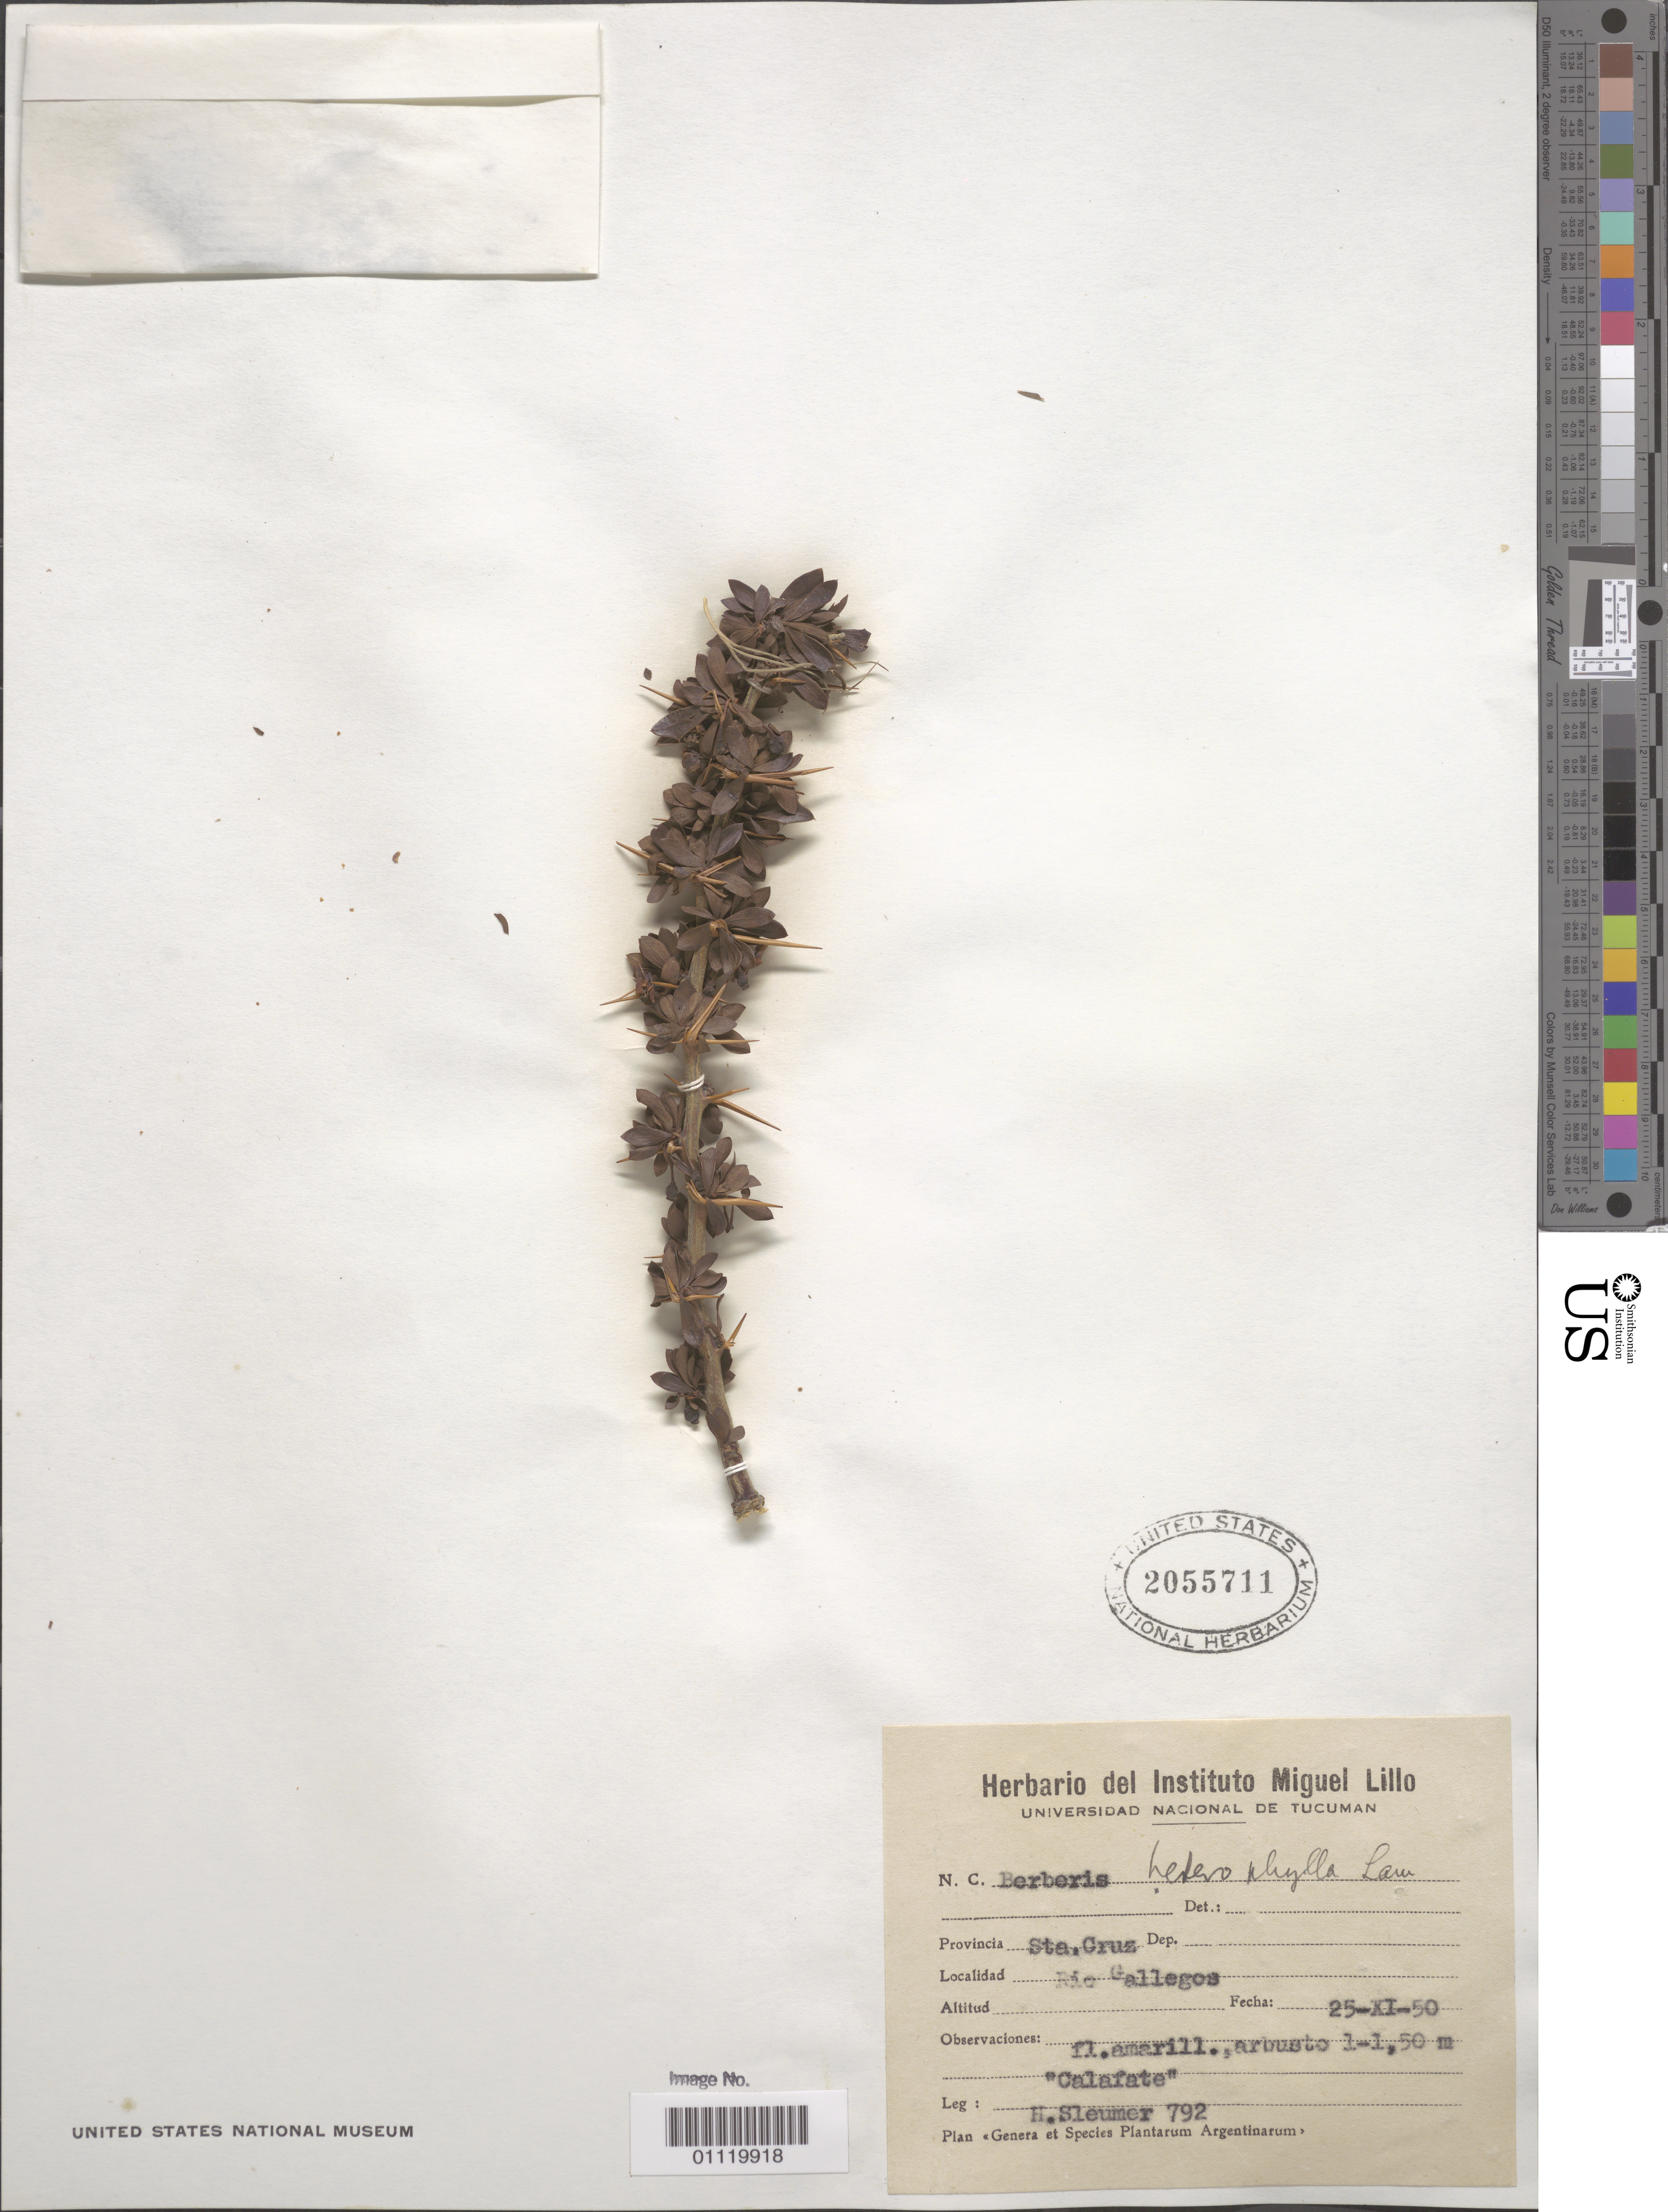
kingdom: Plantae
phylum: Tracheophyta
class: Magnoliopsida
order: Ranunculales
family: Berberidaceae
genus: Berberis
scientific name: Berberis heterophylla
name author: Juss. ex Poir.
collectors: H. O. Sleumer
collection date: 1950-11-25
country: Argentina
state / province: Santa Cruz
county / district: Guer Aike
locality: Rio Gallegos.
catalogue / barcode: US 2055711